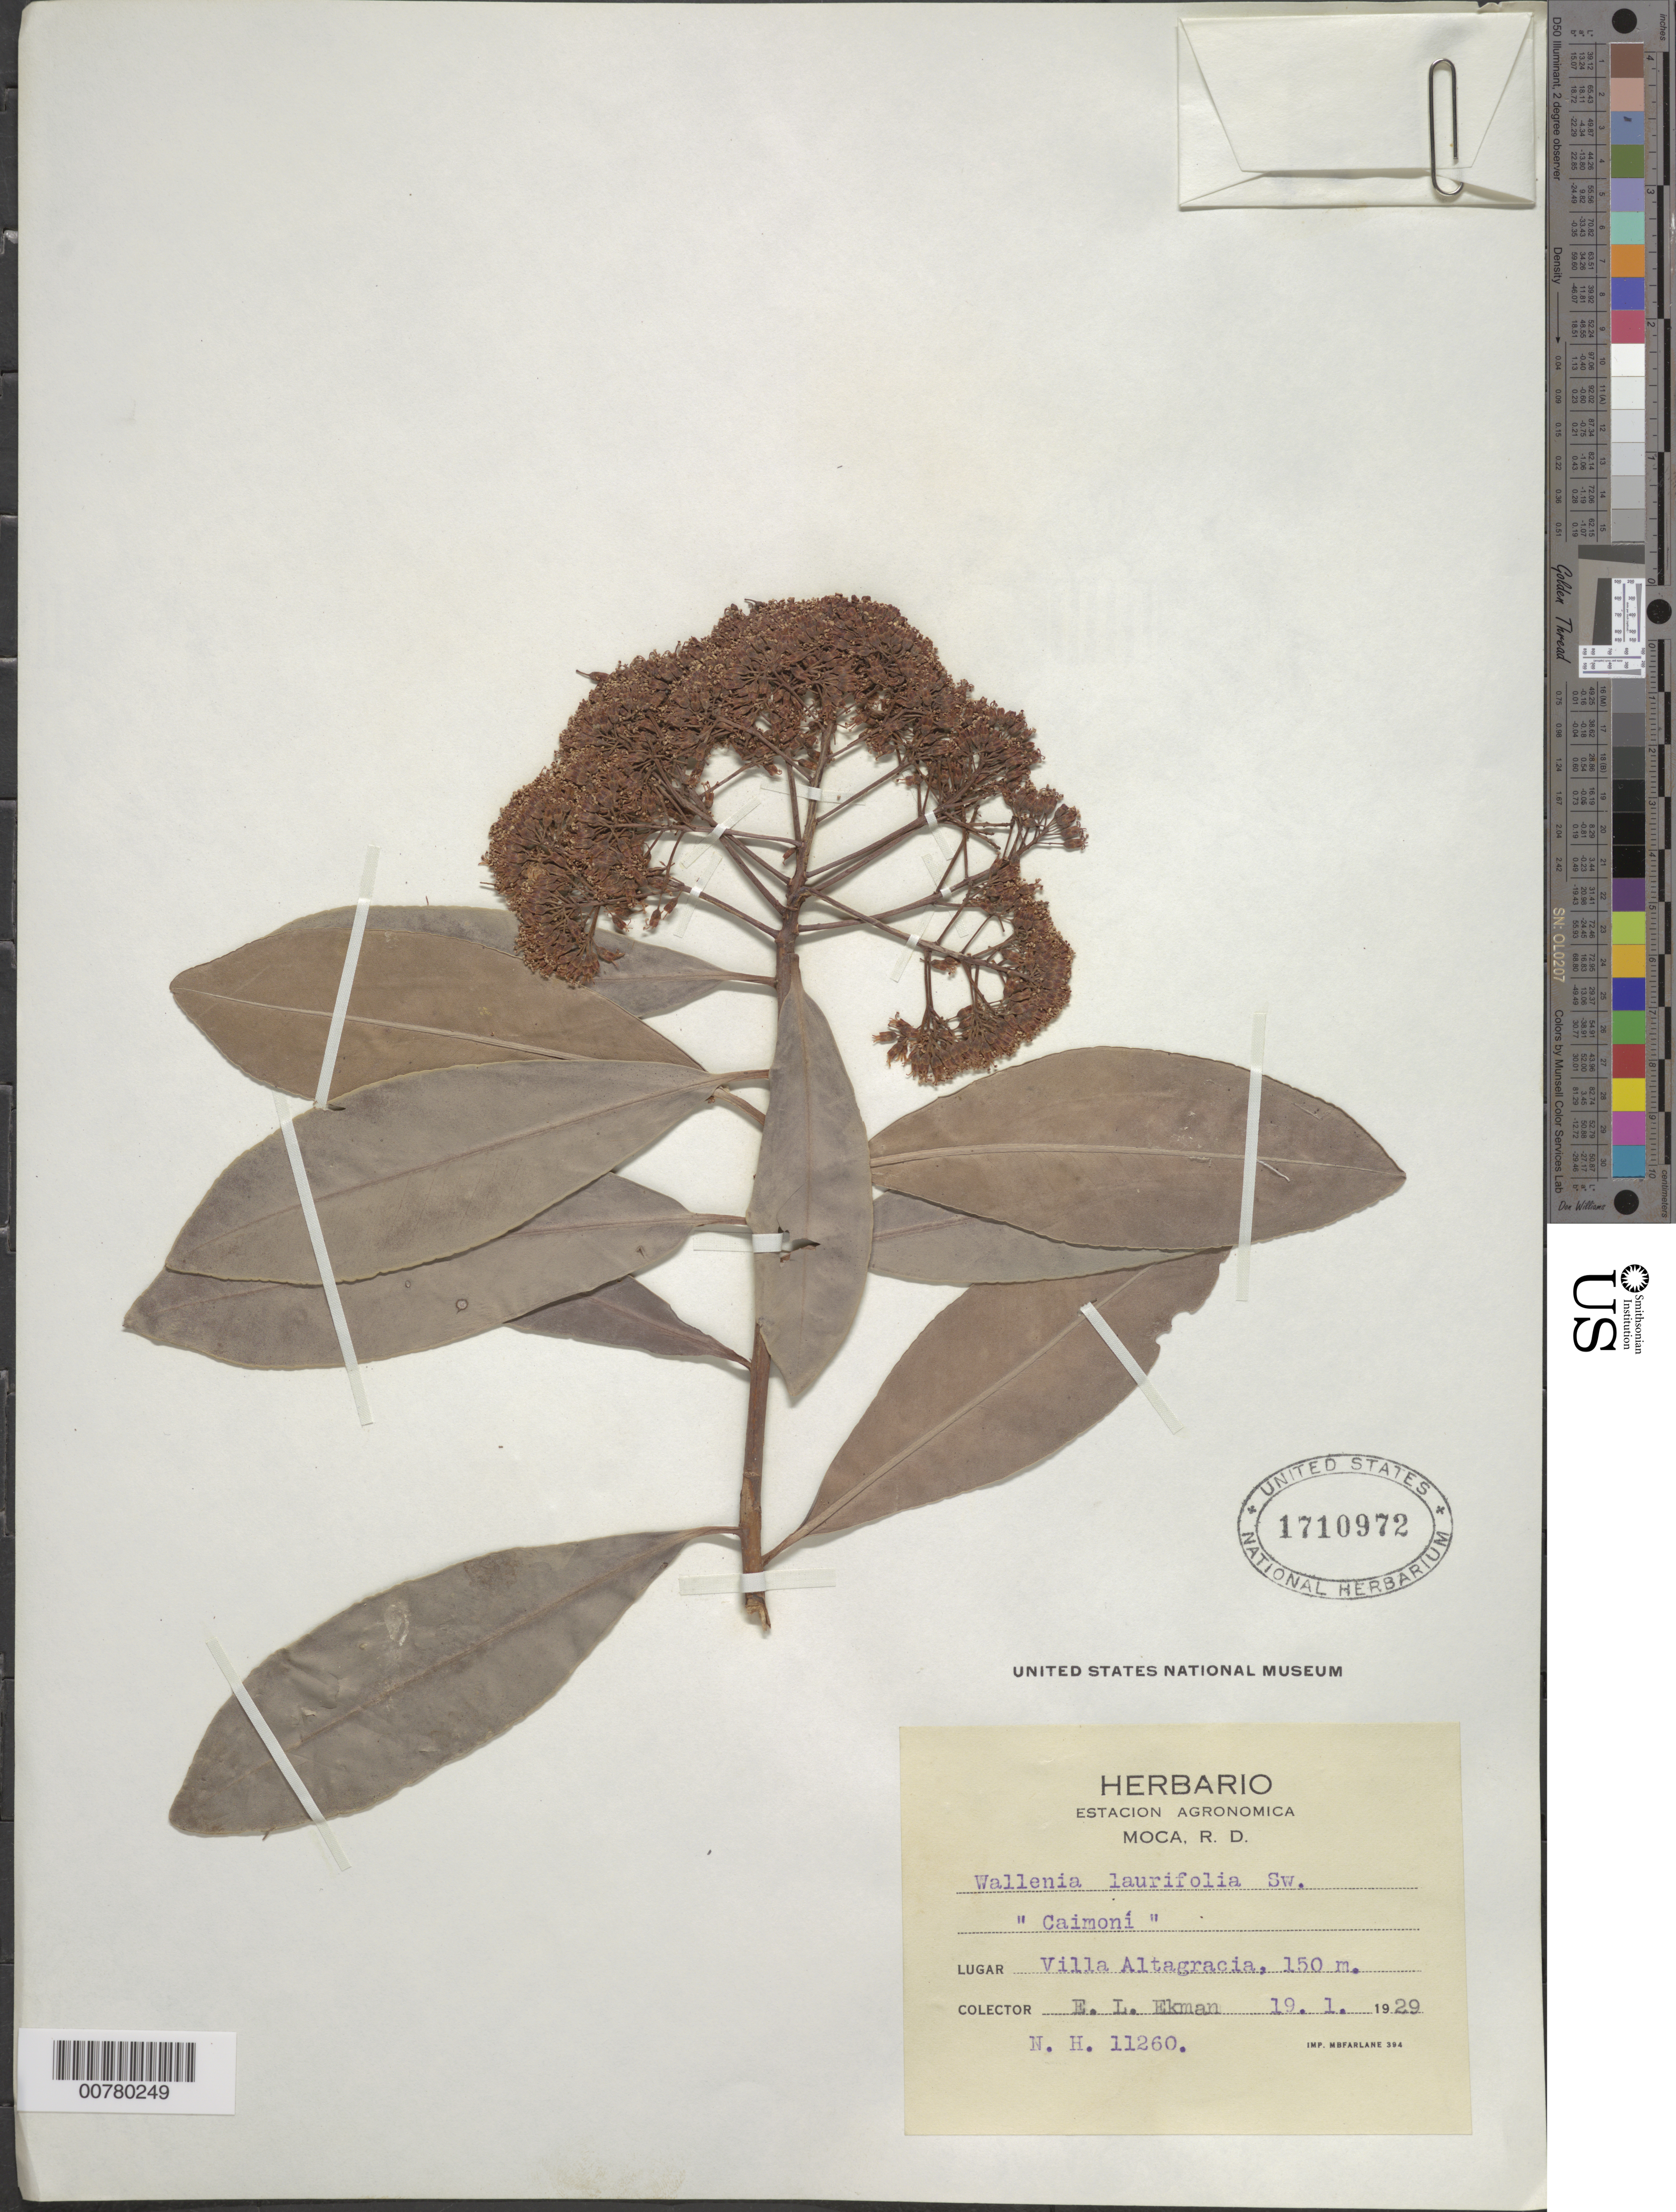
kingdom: Plantae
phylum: Tracheophyta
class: Magnoliopsida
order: Ericales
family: Primulaceae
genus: Wallenia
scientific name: Wallenia laurifolia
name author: Sw.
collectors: E. L. Ekman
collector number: H 11260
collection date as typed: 19 Jan 1929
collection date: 1929-01-19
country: Dominican Republic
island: Hispaniola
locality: Moca, Villa Altagracia.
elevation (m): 150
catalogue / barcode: US 1710972